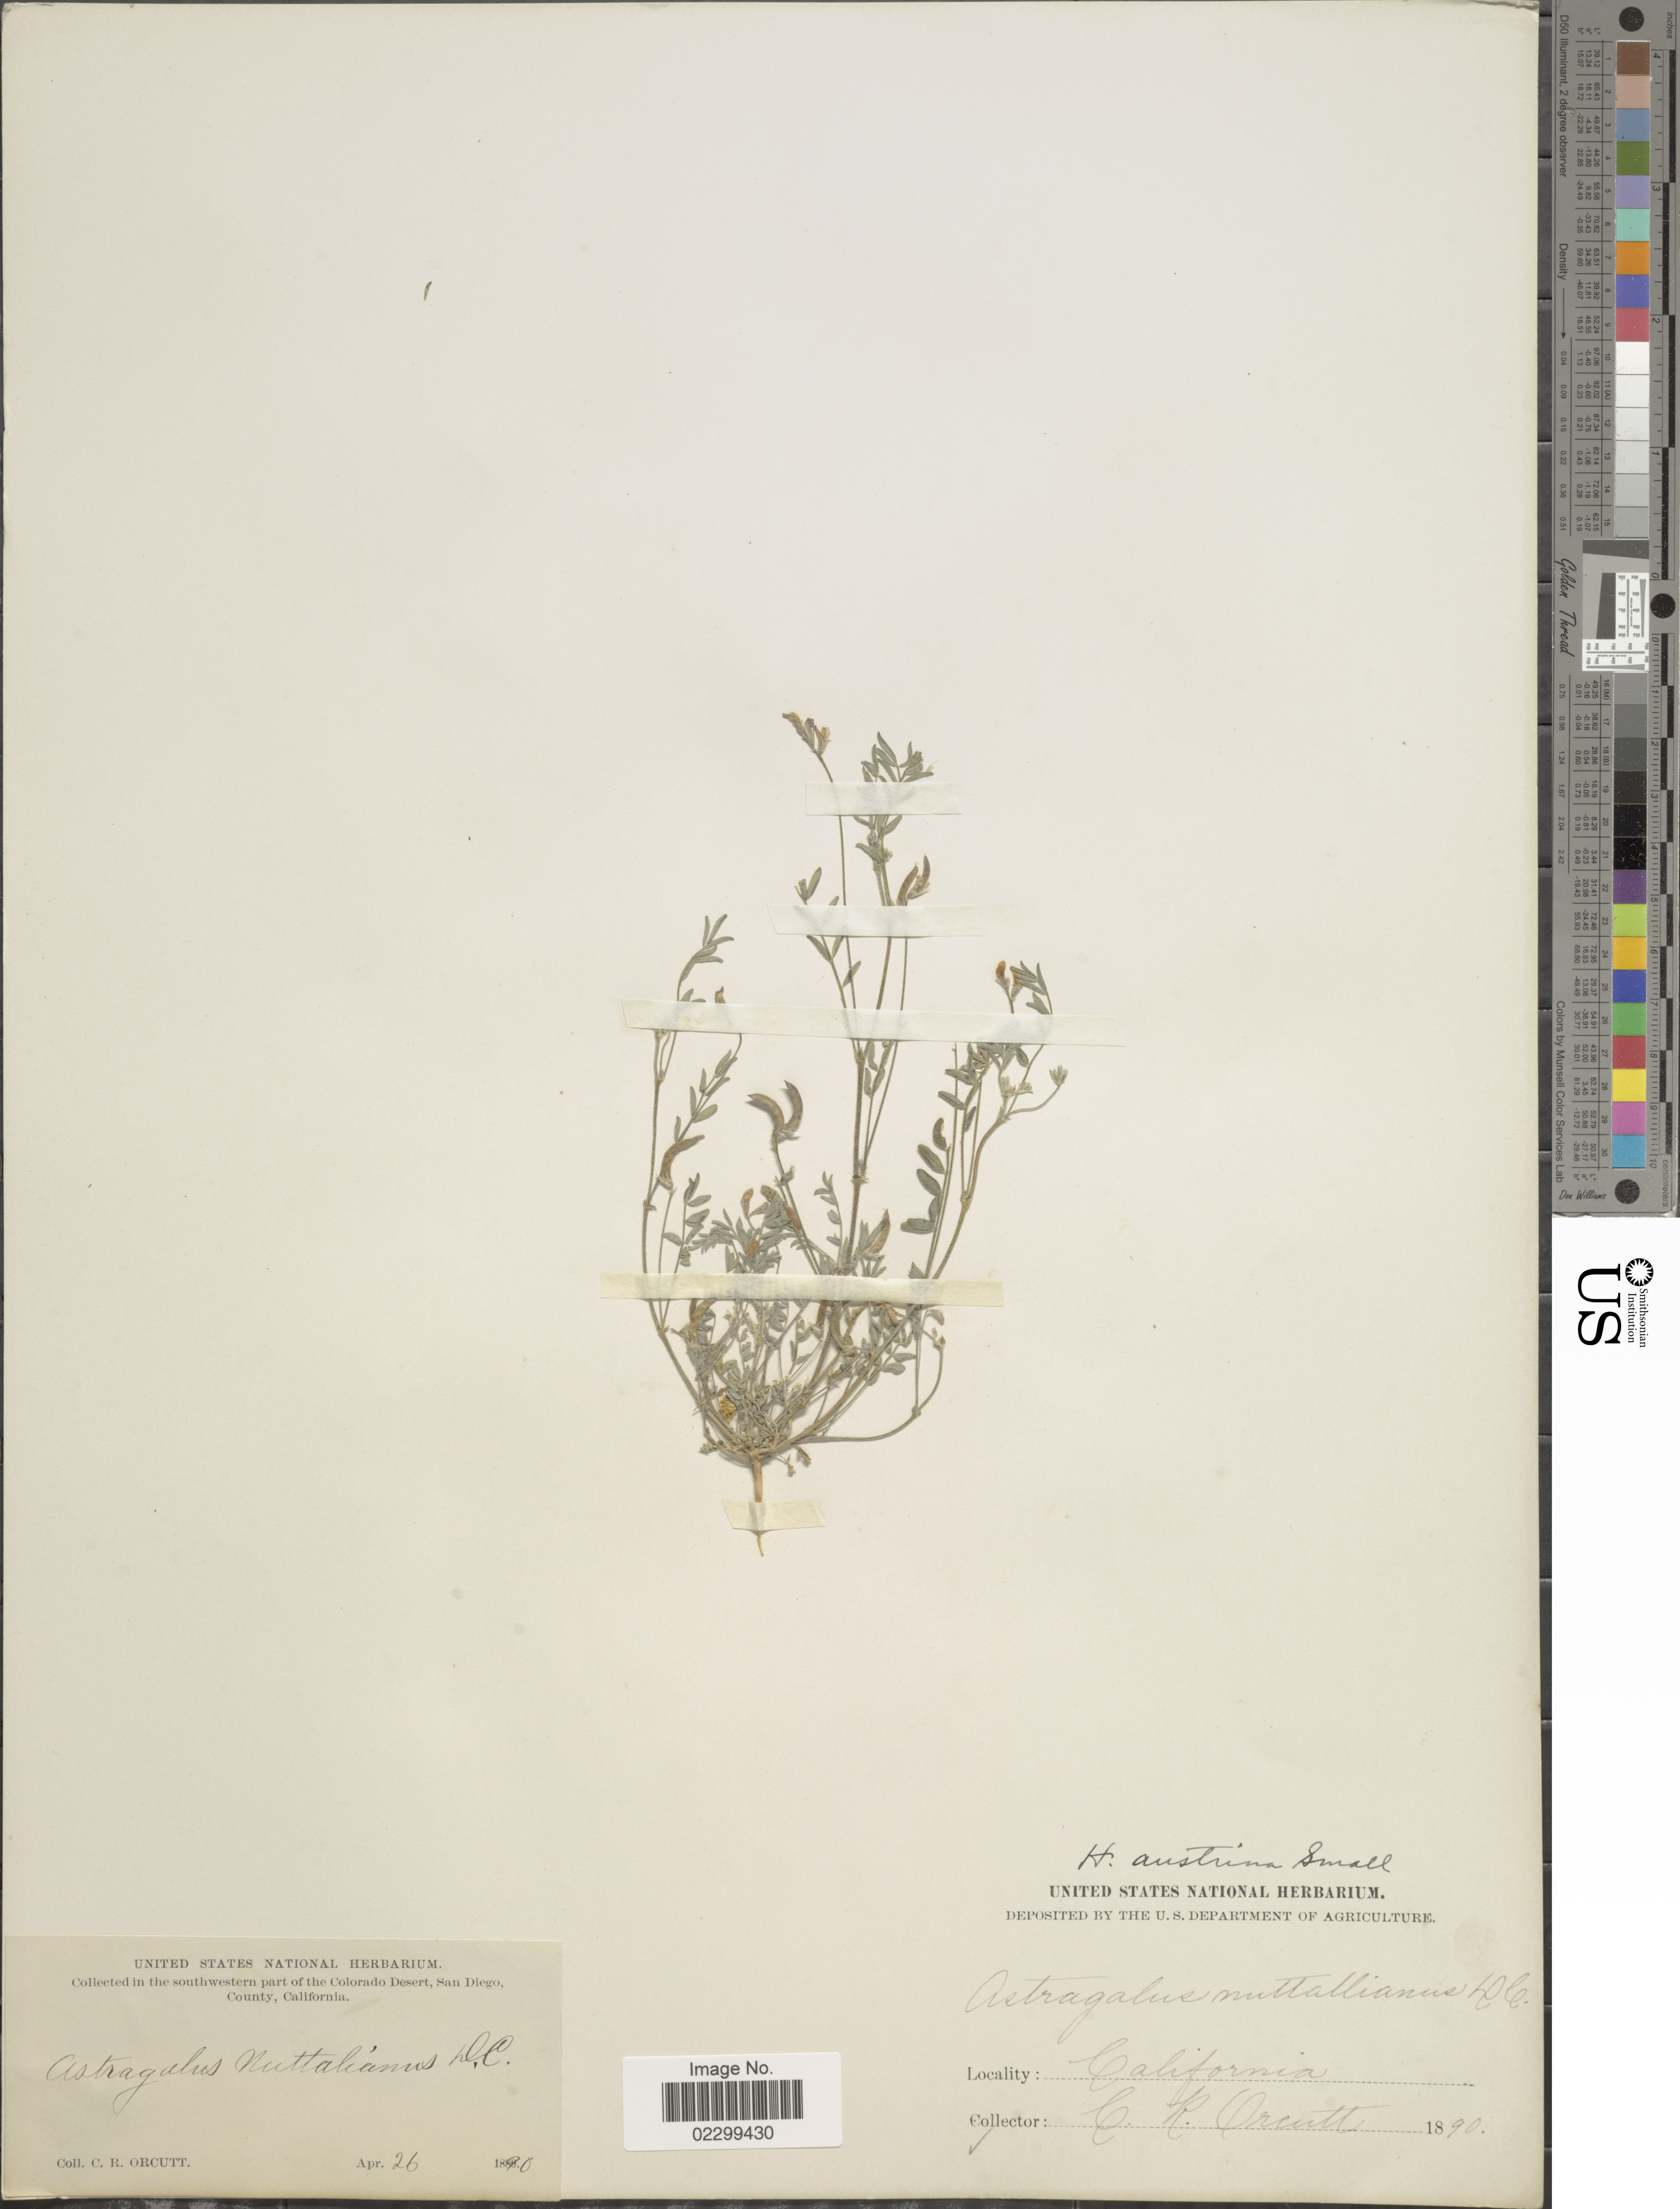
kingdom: Plantae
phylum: Tracheophyta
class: Magnoliopsida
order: Fabales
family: Fabaceae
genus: Astragalus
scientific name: Astragalus nuttallianus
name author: DC.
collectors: C. R. Orcutt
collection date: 1890-04-26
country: United States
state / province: California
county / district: San Diego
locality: Southwestern part of the Colorado Desert, San Diego County